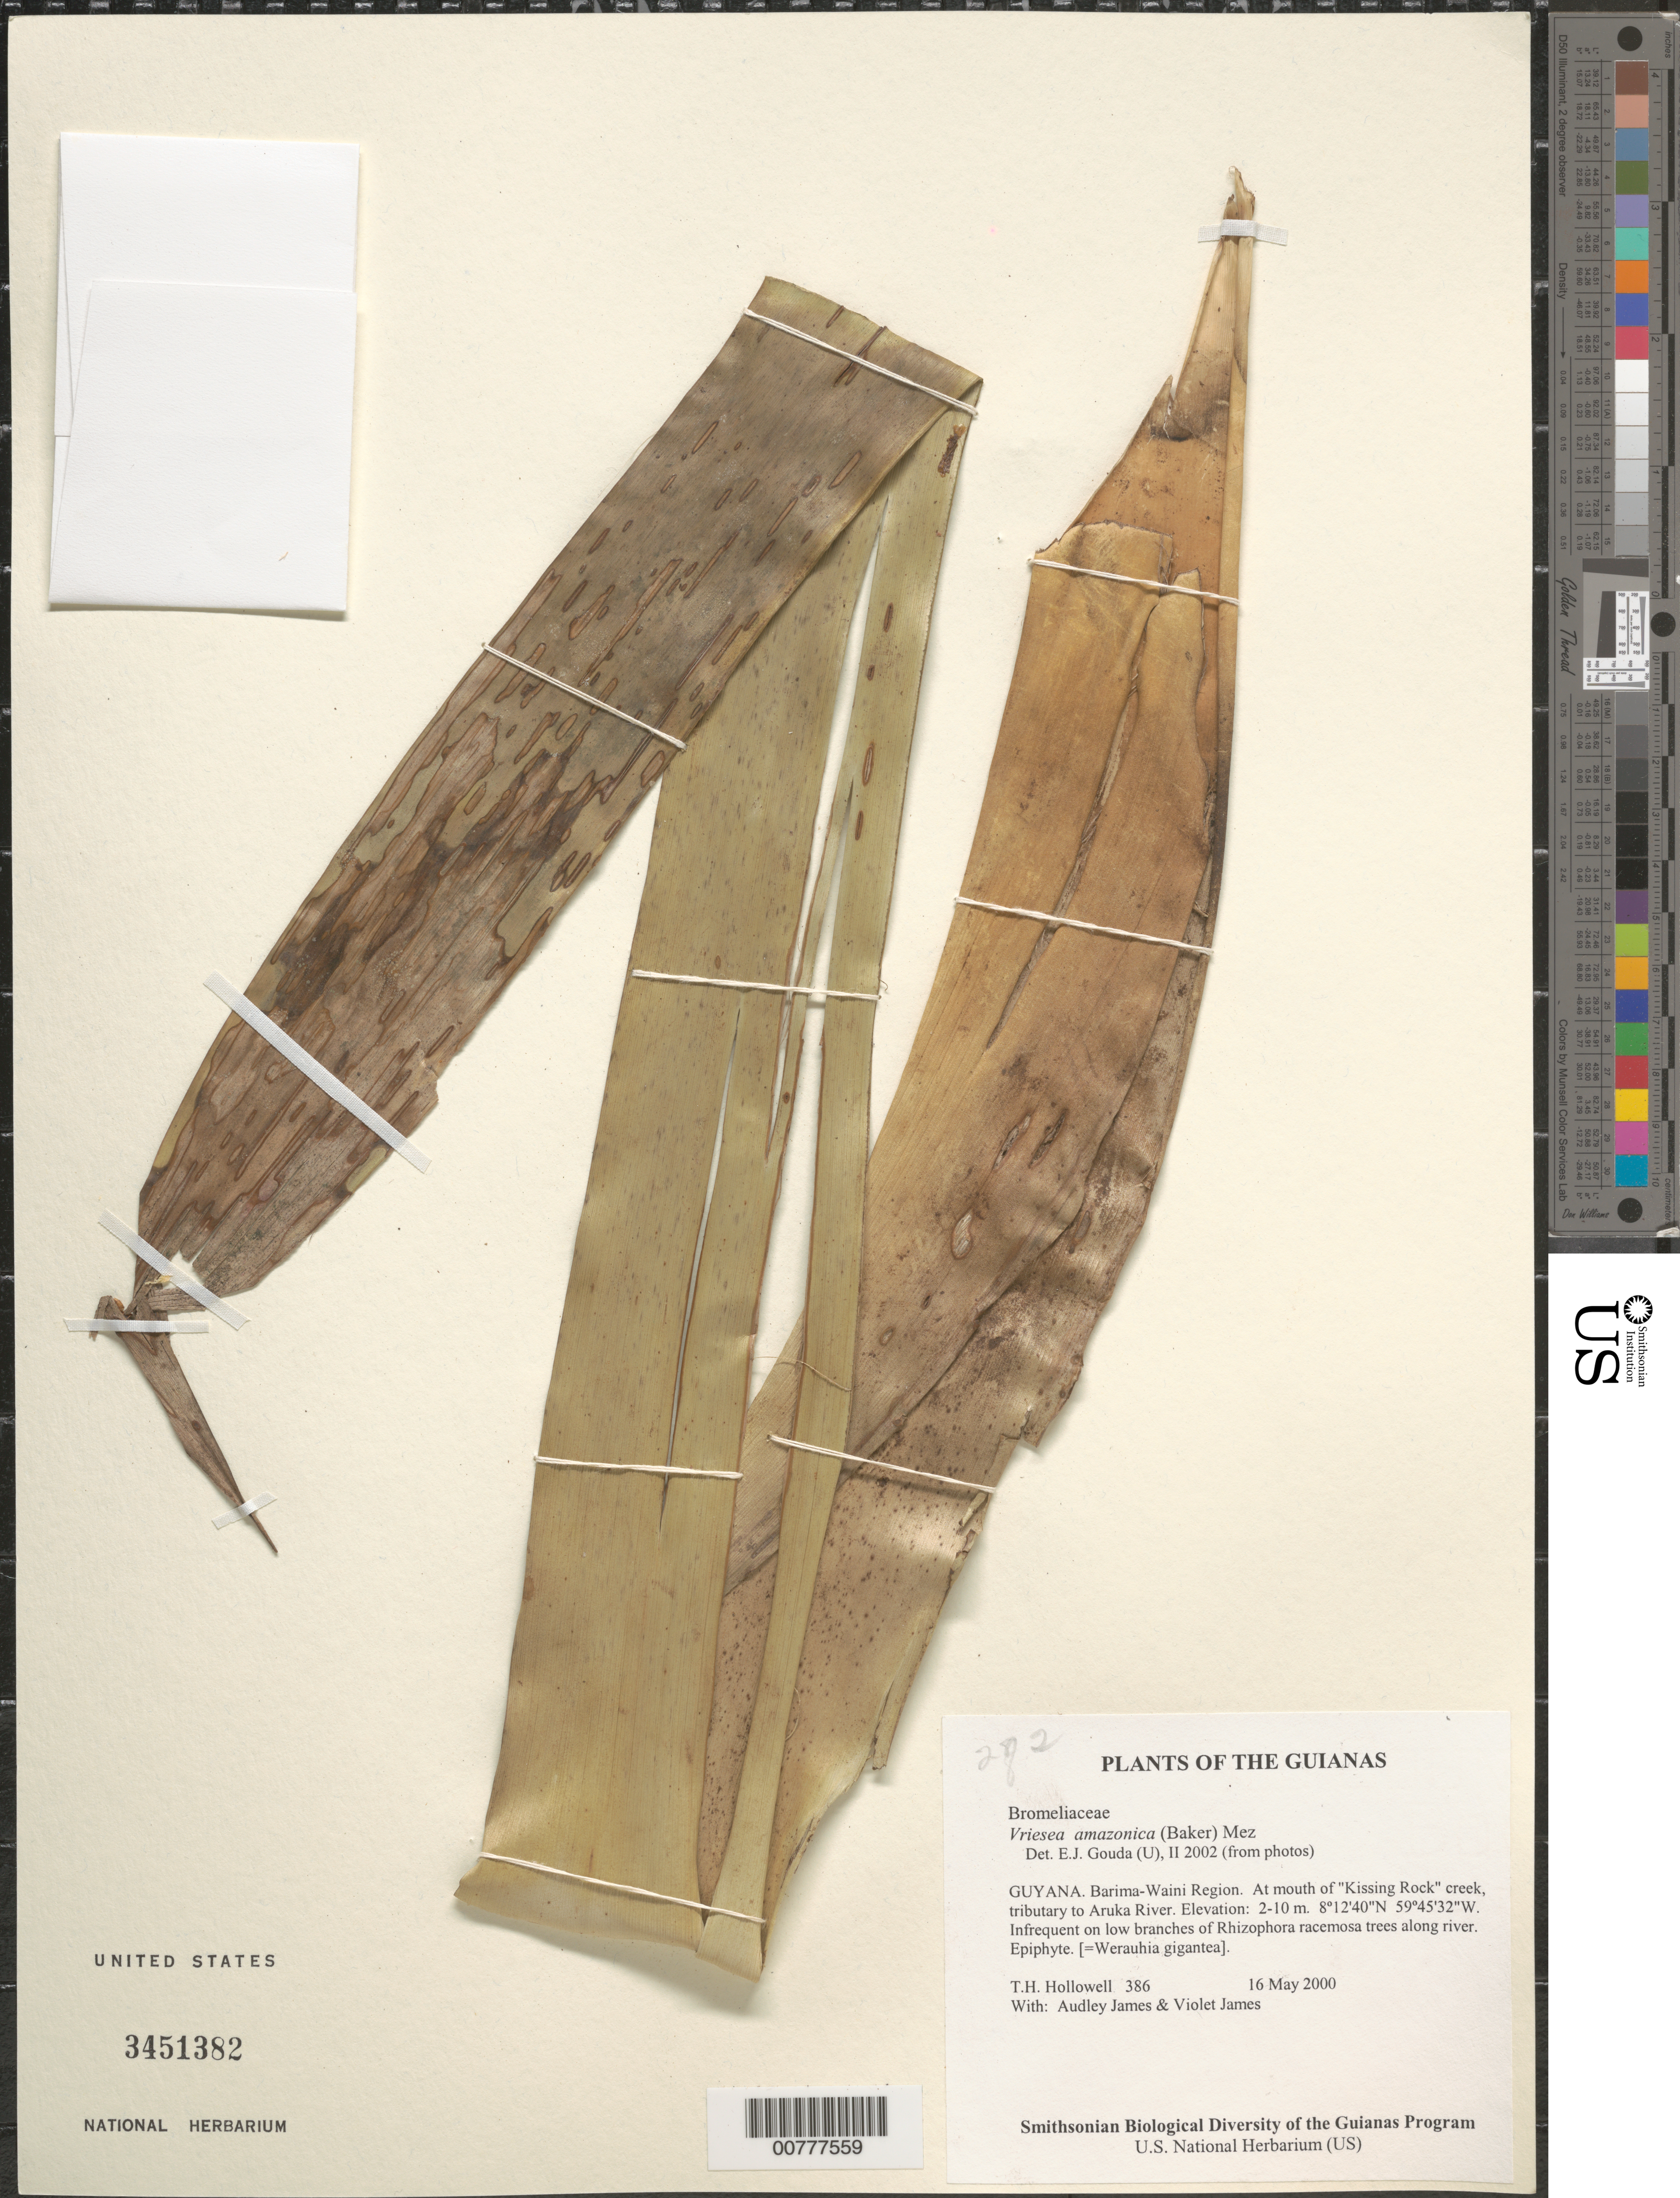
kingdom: Plantae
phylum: Tracheophyta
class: Liliopsida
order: Poales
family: Bromeliaceae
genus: Vriesea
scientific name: Vriesea amazonica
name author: (Baker) Mez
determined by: Gouda, E. J.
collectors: T. Hollowell, A. James & V. James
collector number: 386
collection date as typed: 16 May 2000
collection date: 2000-05-16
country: Guyana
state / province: Barima-Waini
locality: At mouth of "Kissing Rock" creek, tributary to Aruka River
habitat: Infrequent on low branches of Rhizophora racemosa trees along river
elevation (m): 2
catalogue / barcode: US 3451382